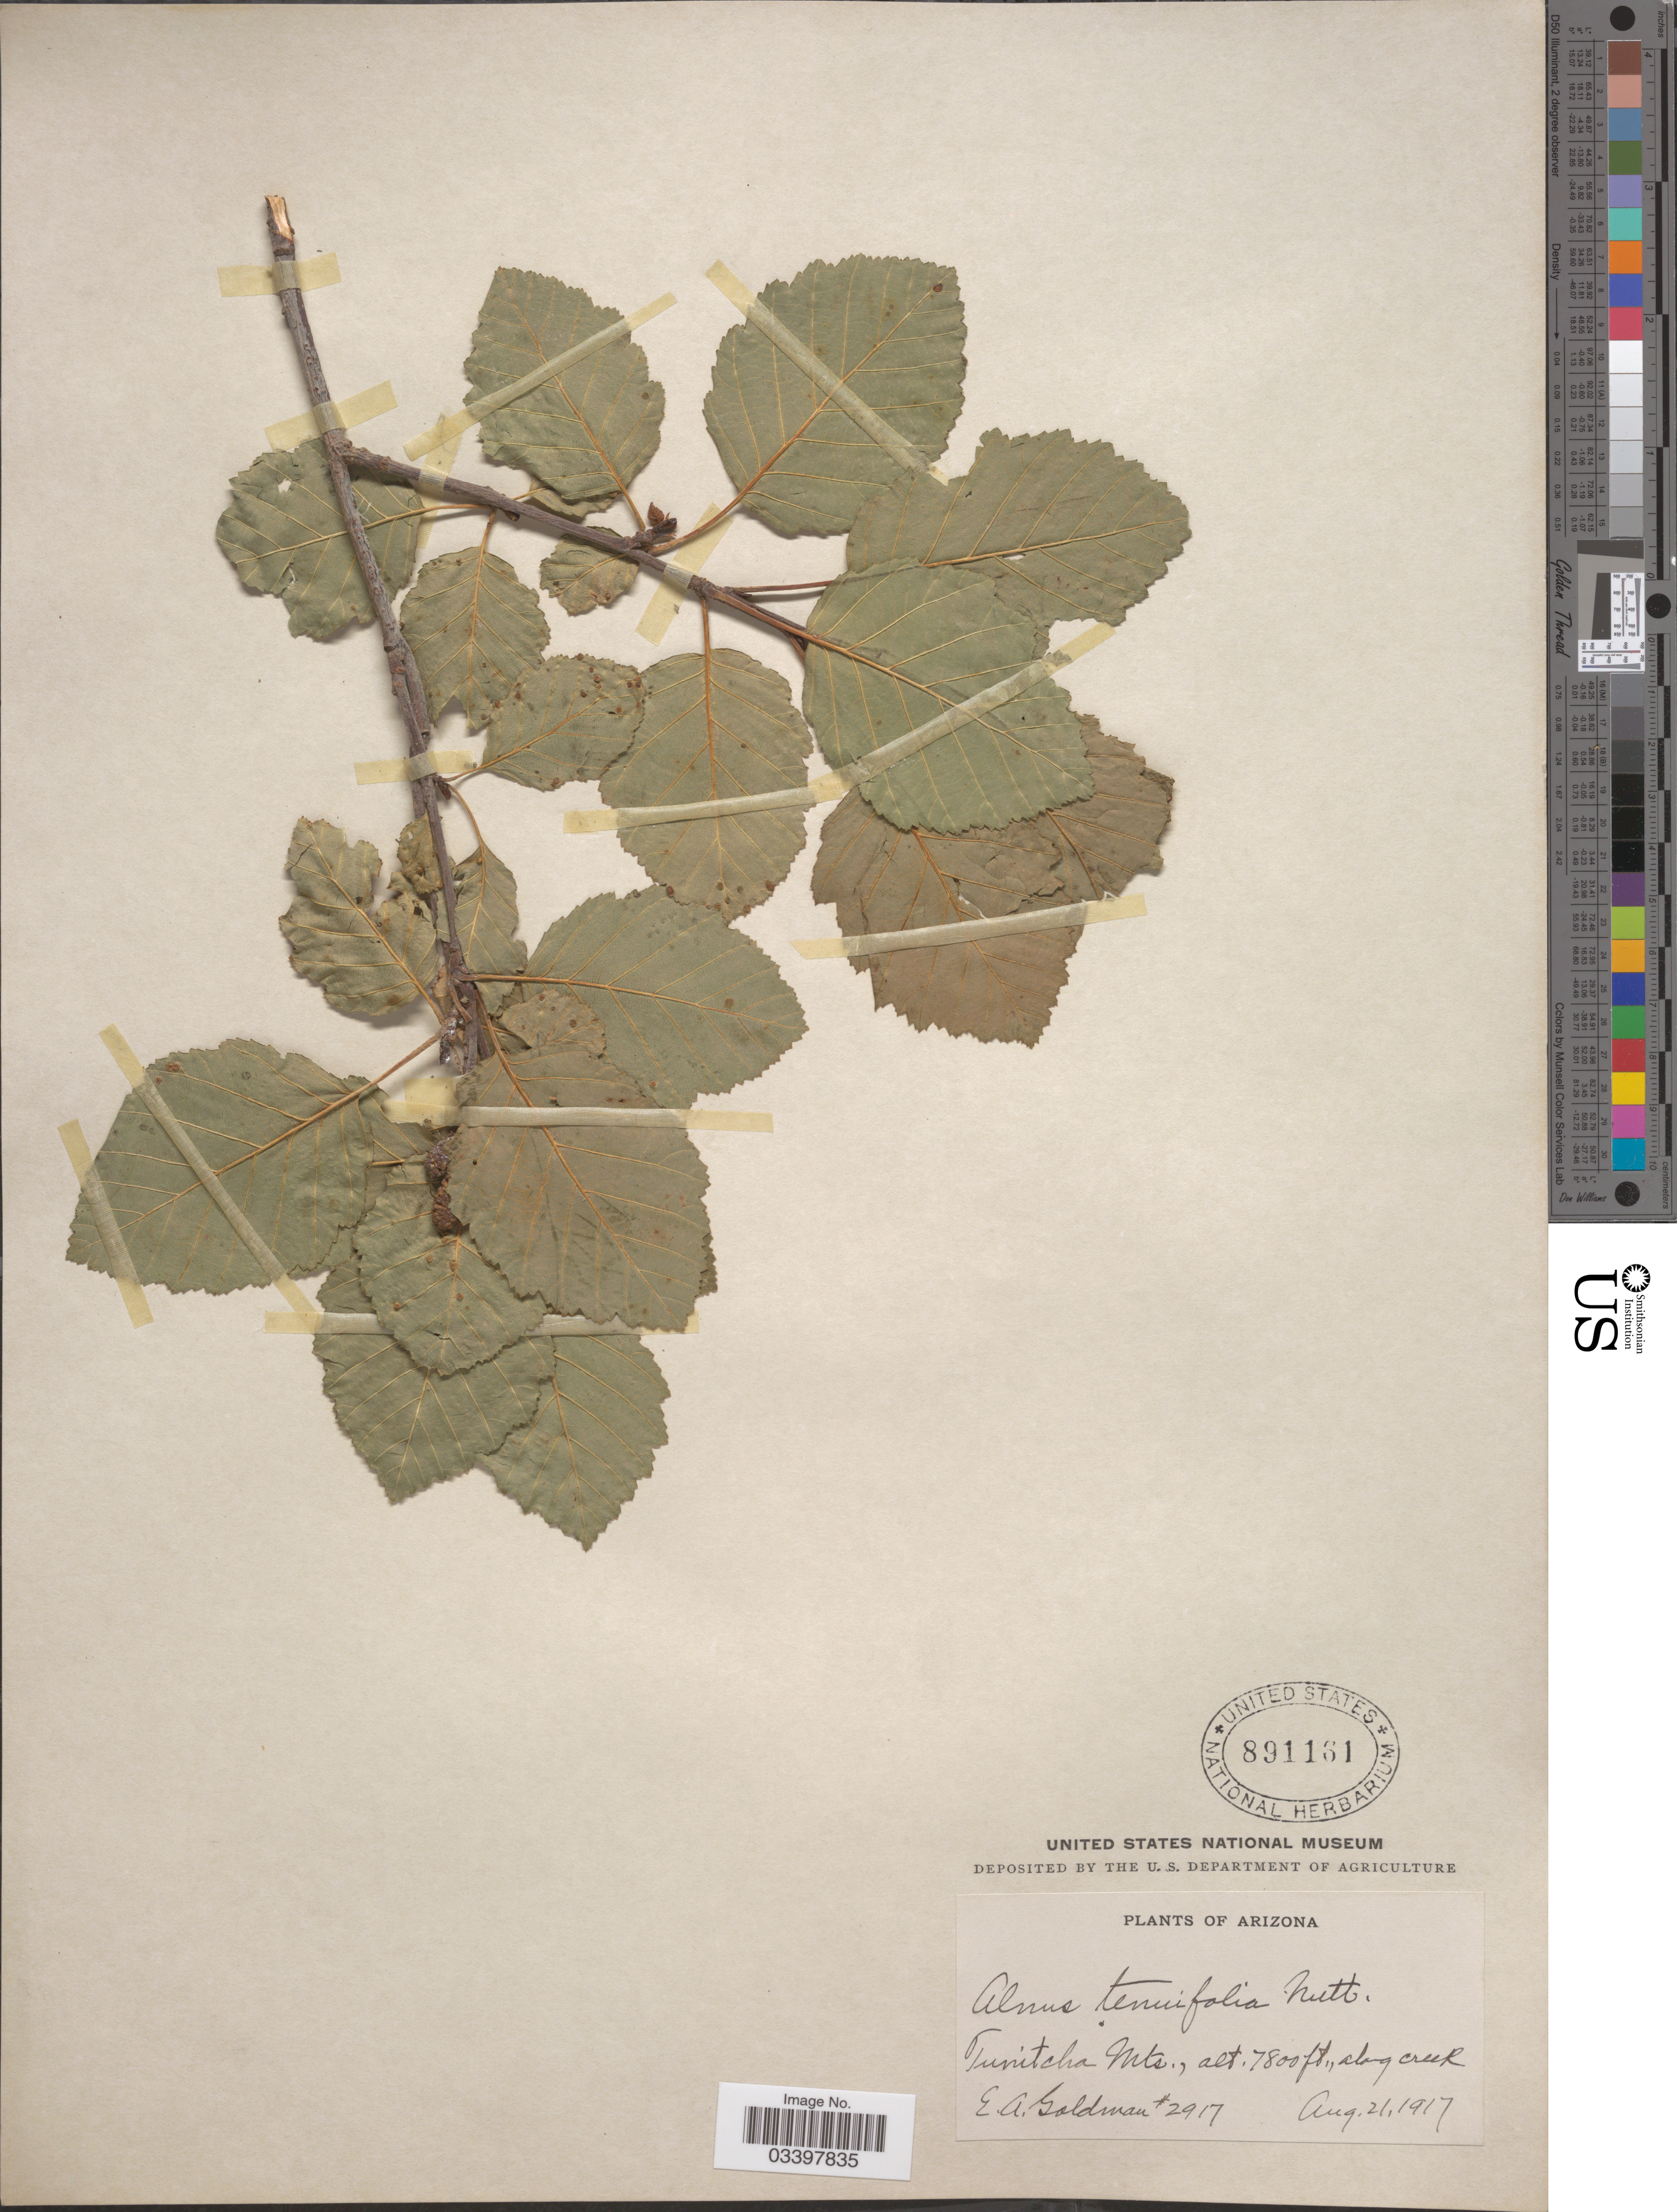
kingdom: Plantae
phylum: Tracheophyta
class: Magnoliopsida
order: Fagales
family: Betulaceae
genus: Alnus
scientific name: Alnus incana subsp. tenuifolia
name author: (Nutt.) Breitung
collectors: E. A. Goldman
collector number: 2917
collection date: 1917-08-21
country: United States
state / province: Arizona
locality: Tunitcha Mts., along creek.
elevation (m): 2377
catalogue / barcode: US 891161